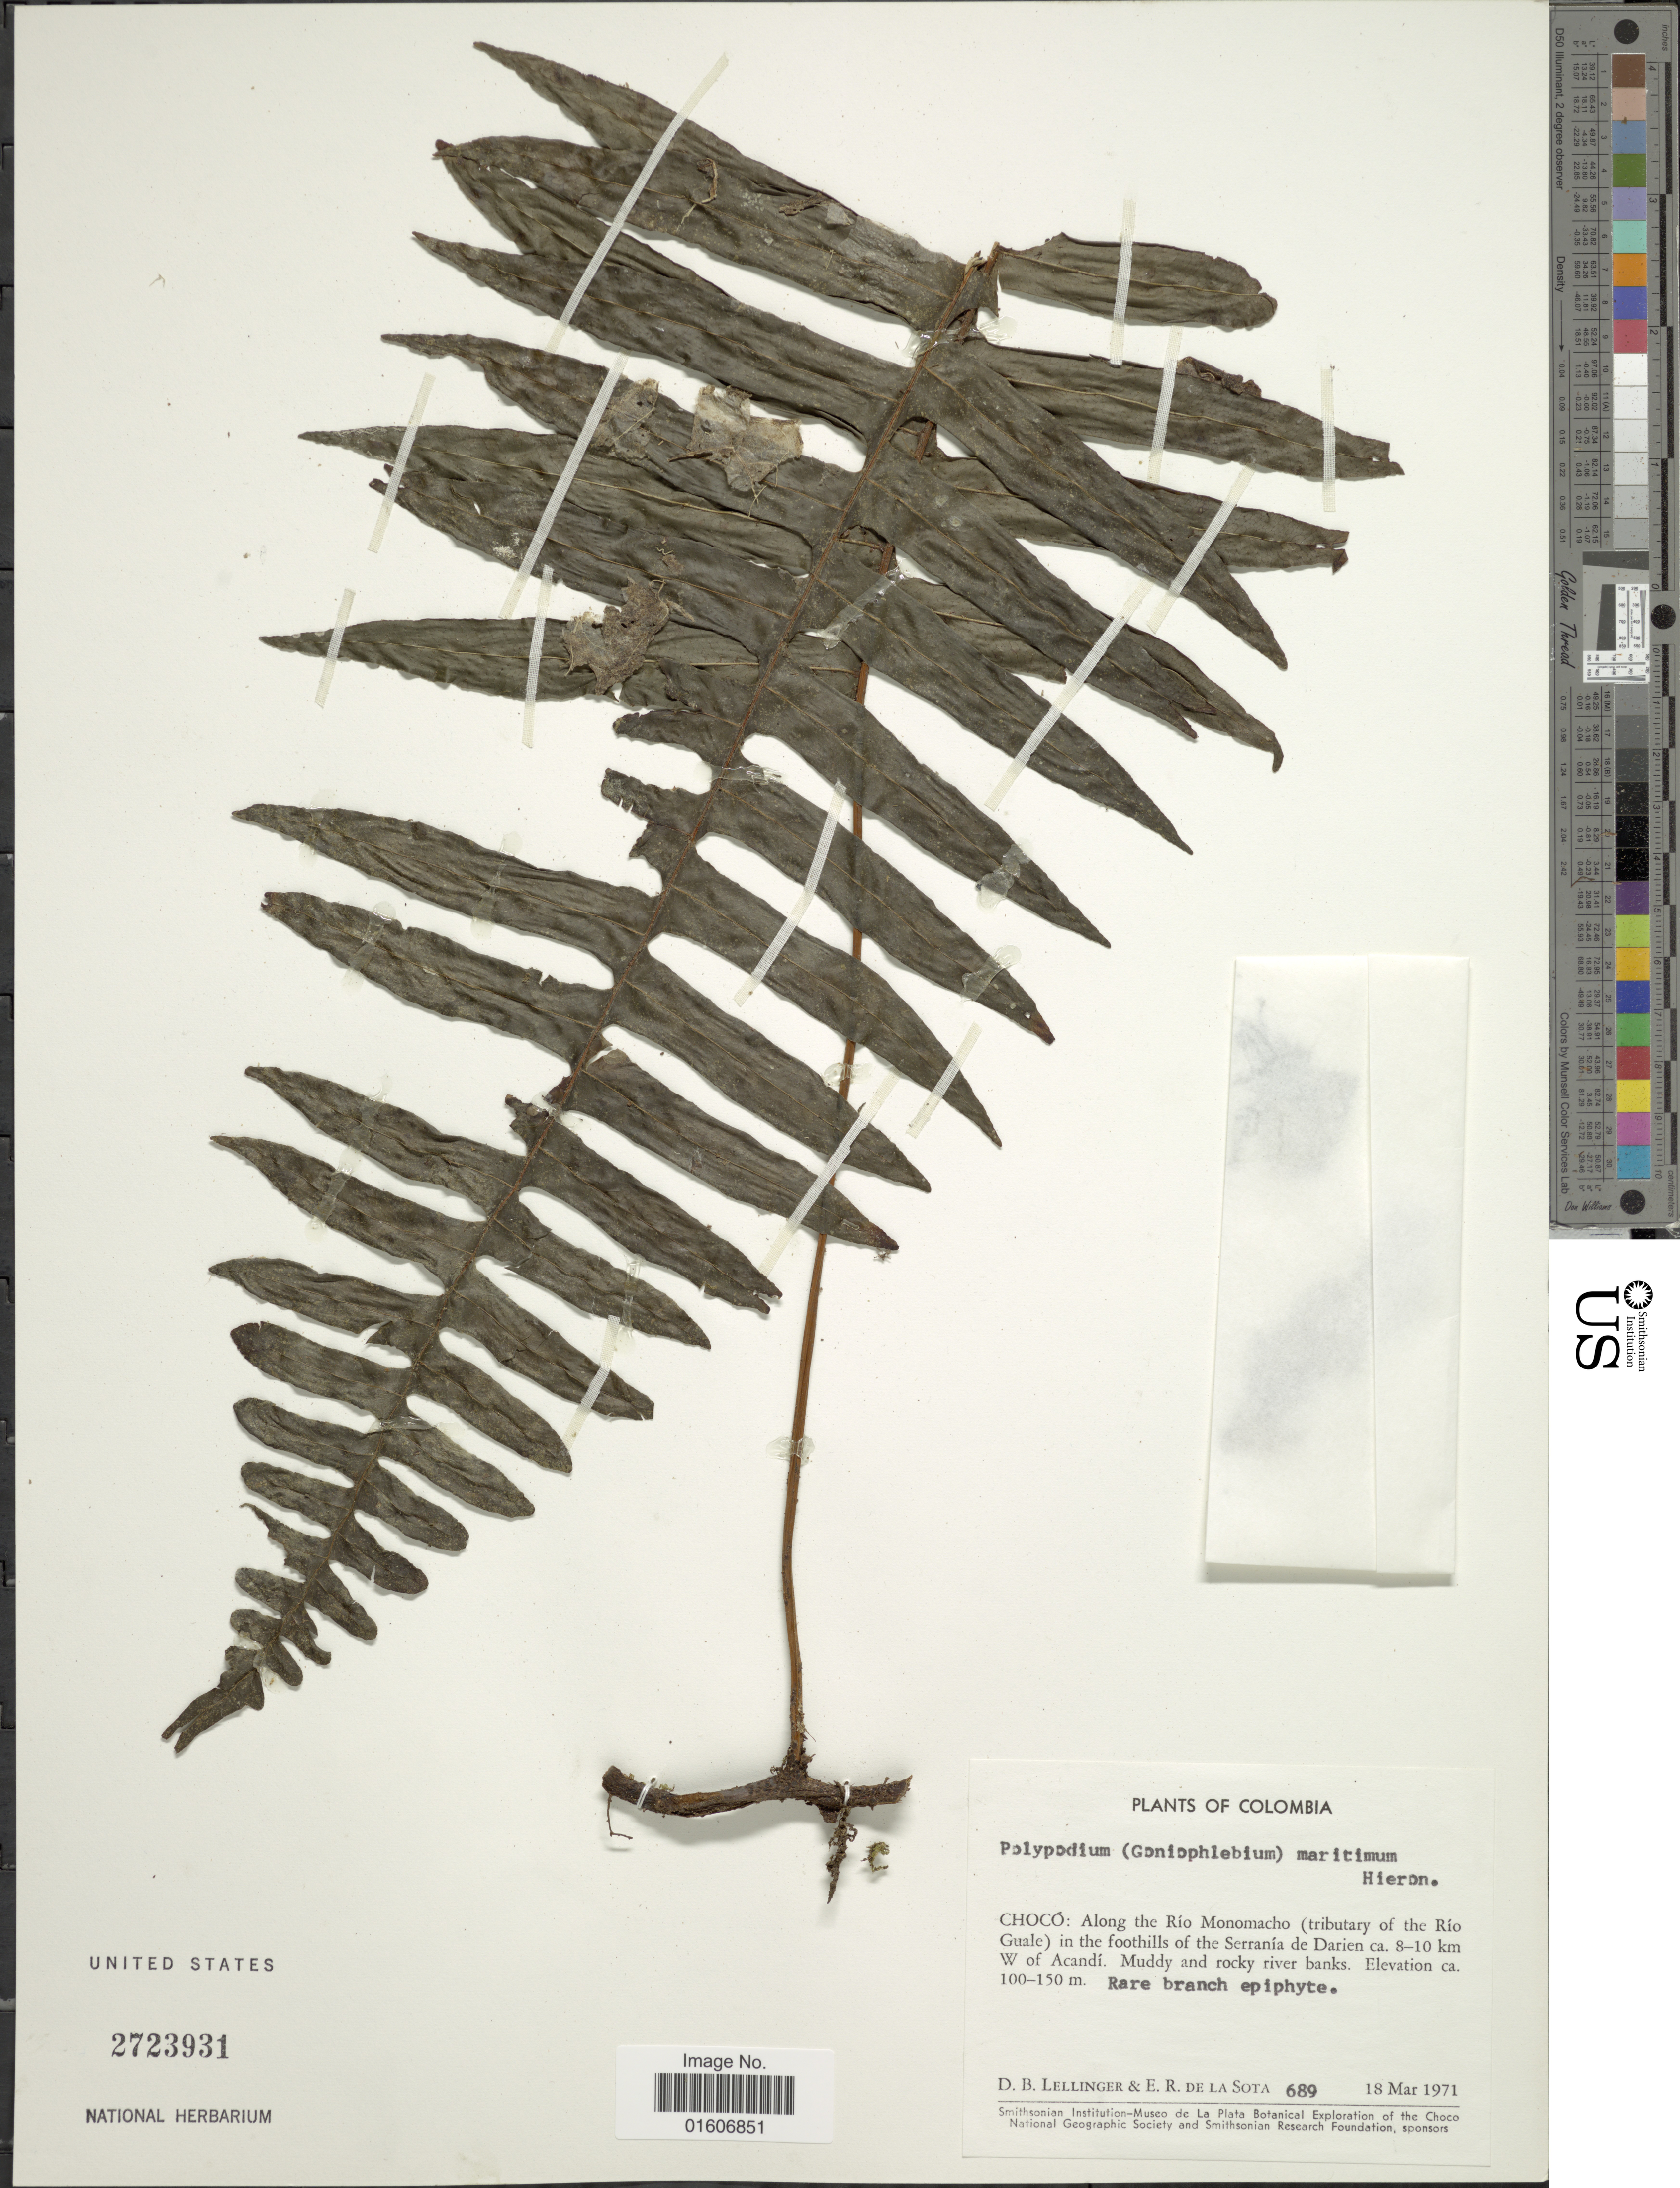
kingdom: Plantae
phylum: Tracheophyta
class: Polypodiopsida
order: Polypodiales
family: Polypodiaceae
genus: Serpocaulon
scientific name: Serpocaulon maritimum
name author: (Hieron.) A.R. Sm.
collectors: D. B. Lellinger & E. R. de la Sota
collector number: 689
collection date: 1971-03-18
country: Colombia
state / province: Chocó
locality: Along the Río Monomacho (tributary of the Guale) in the foothills of the Serranía de Darien ca. 8-10 km W of Acandí. Muddy and rocky river banks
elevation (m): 100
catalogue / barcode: US 2723931